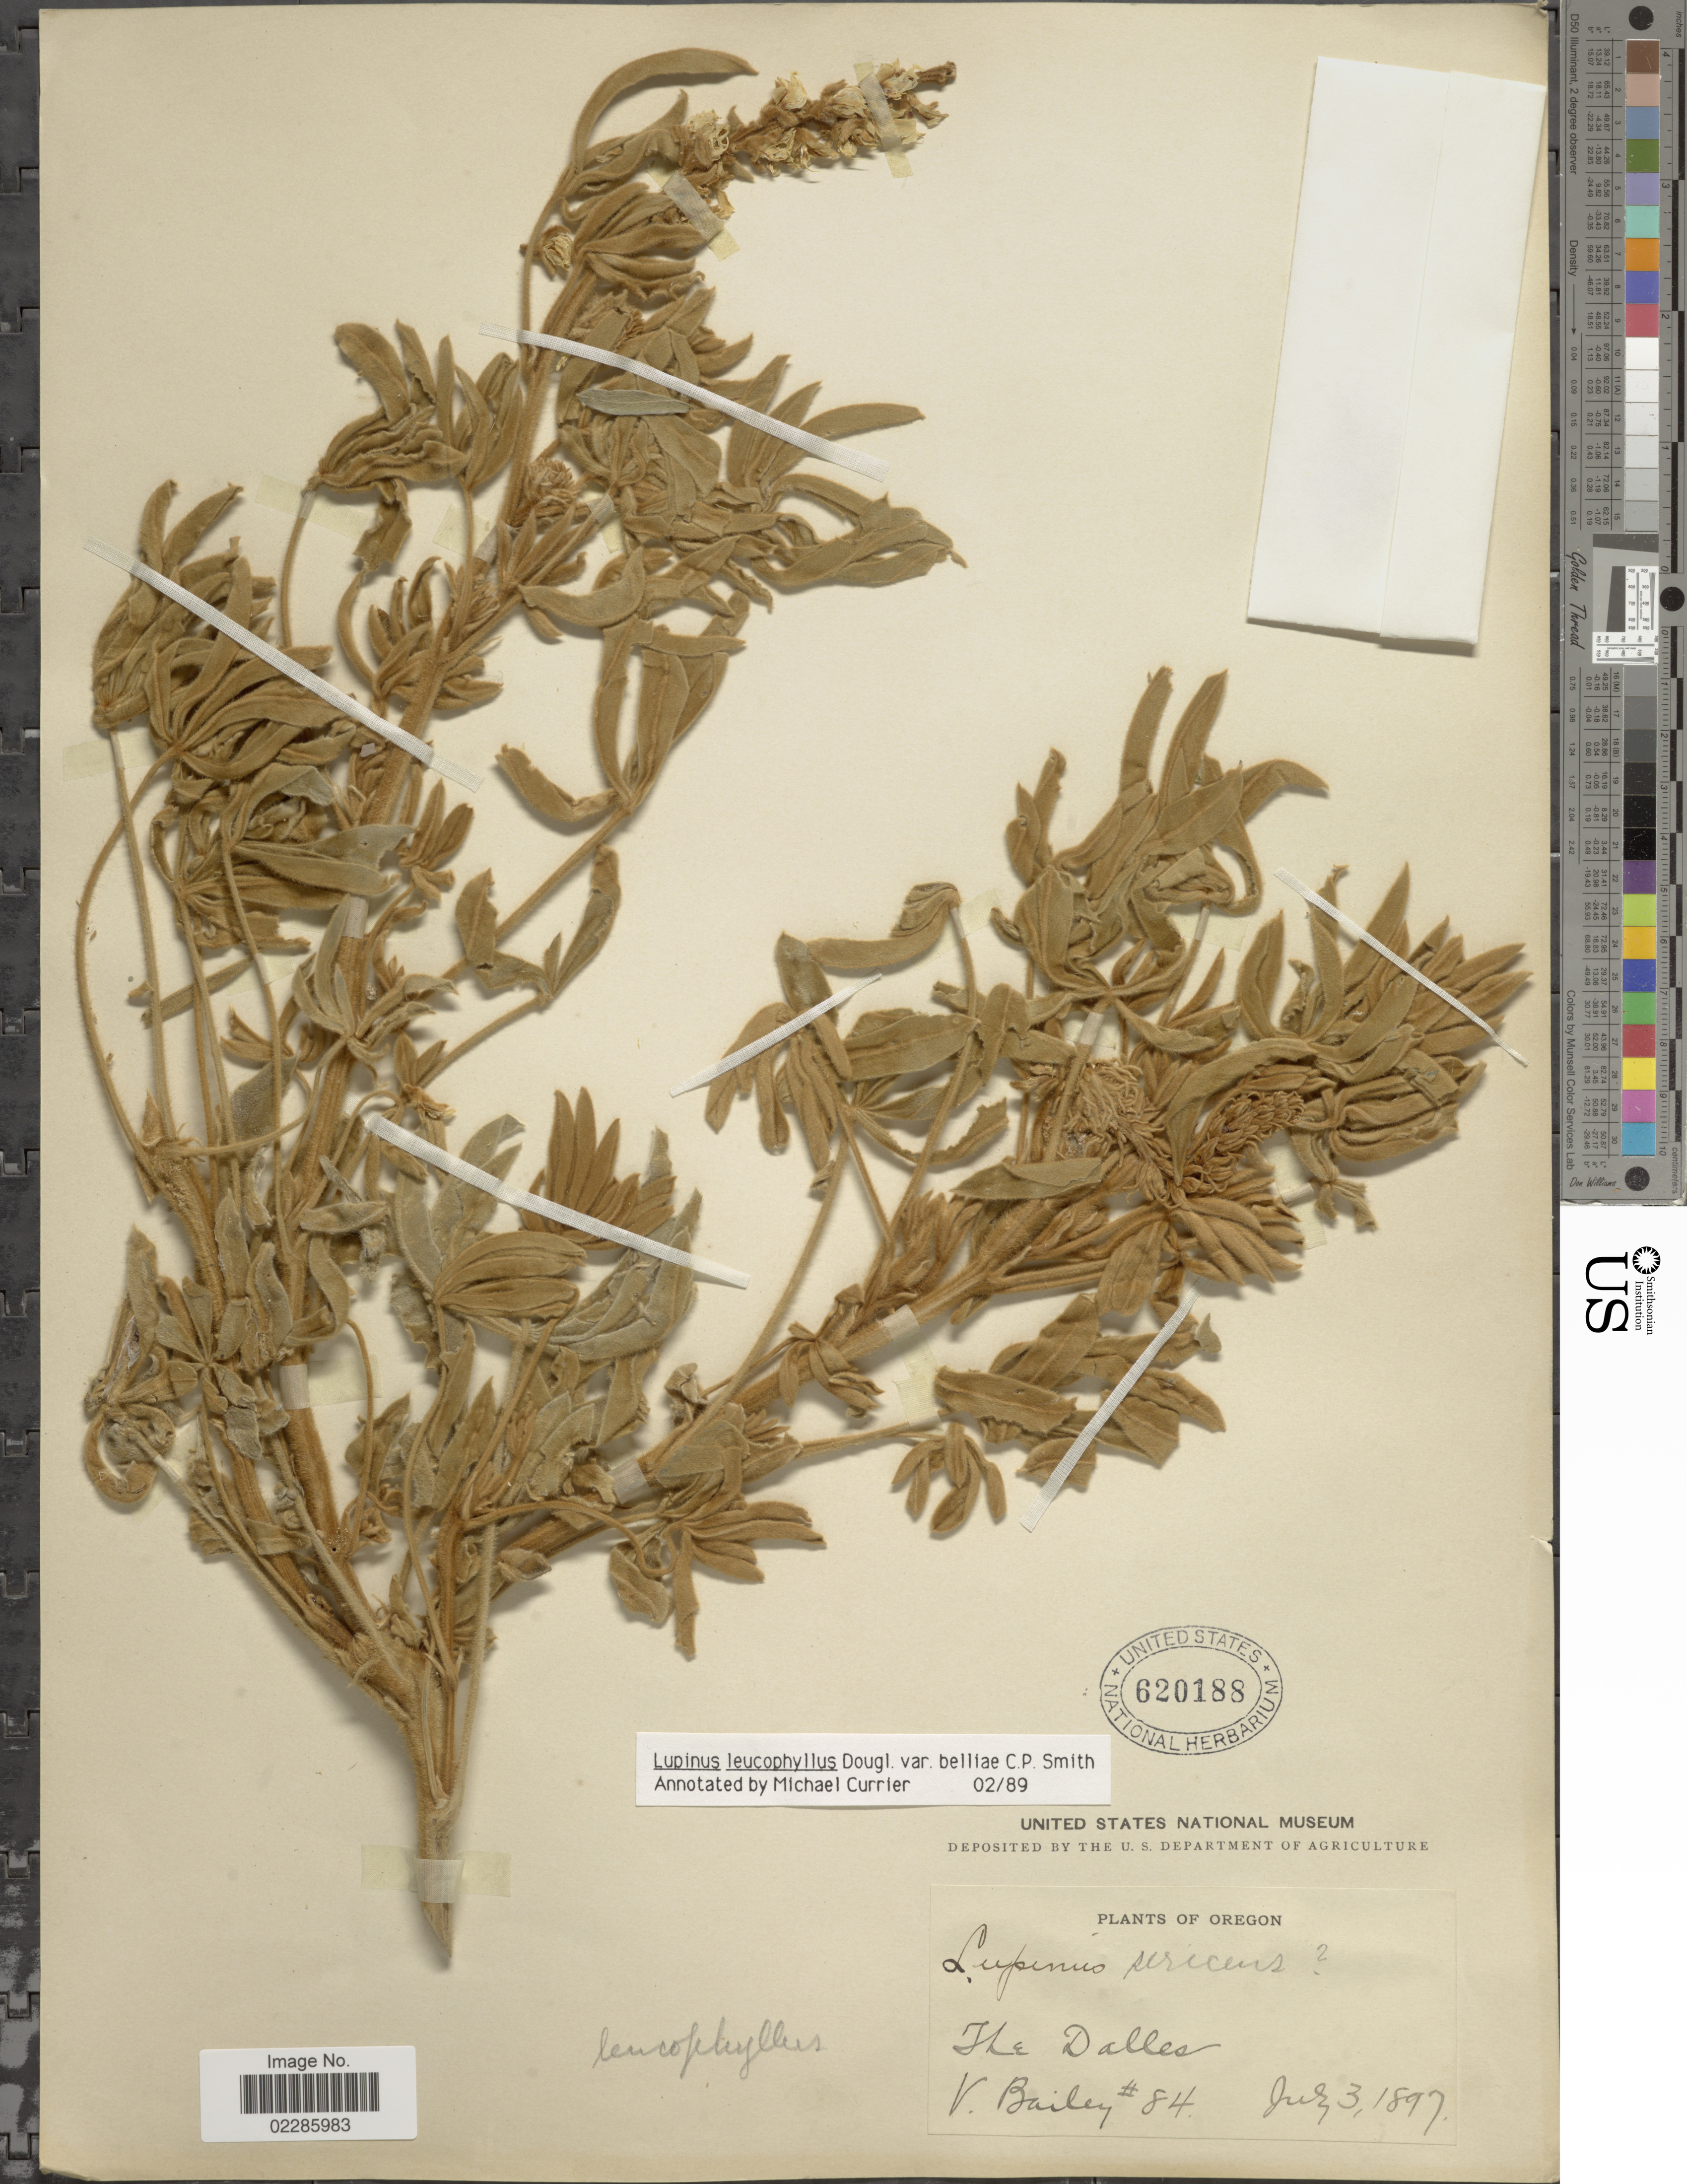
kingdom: Plantae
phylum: Tracheophyta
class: Magnoliopsida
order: Fabales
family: Fabaceae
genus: Lupinus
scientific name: Lupinus leucophyllus var. belliae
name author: C.P. Sm.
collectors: V. L. Bailey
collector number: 84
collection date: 1897-07-03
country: United States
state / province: Oregon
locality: Ile Dalles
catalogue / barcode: US 620188